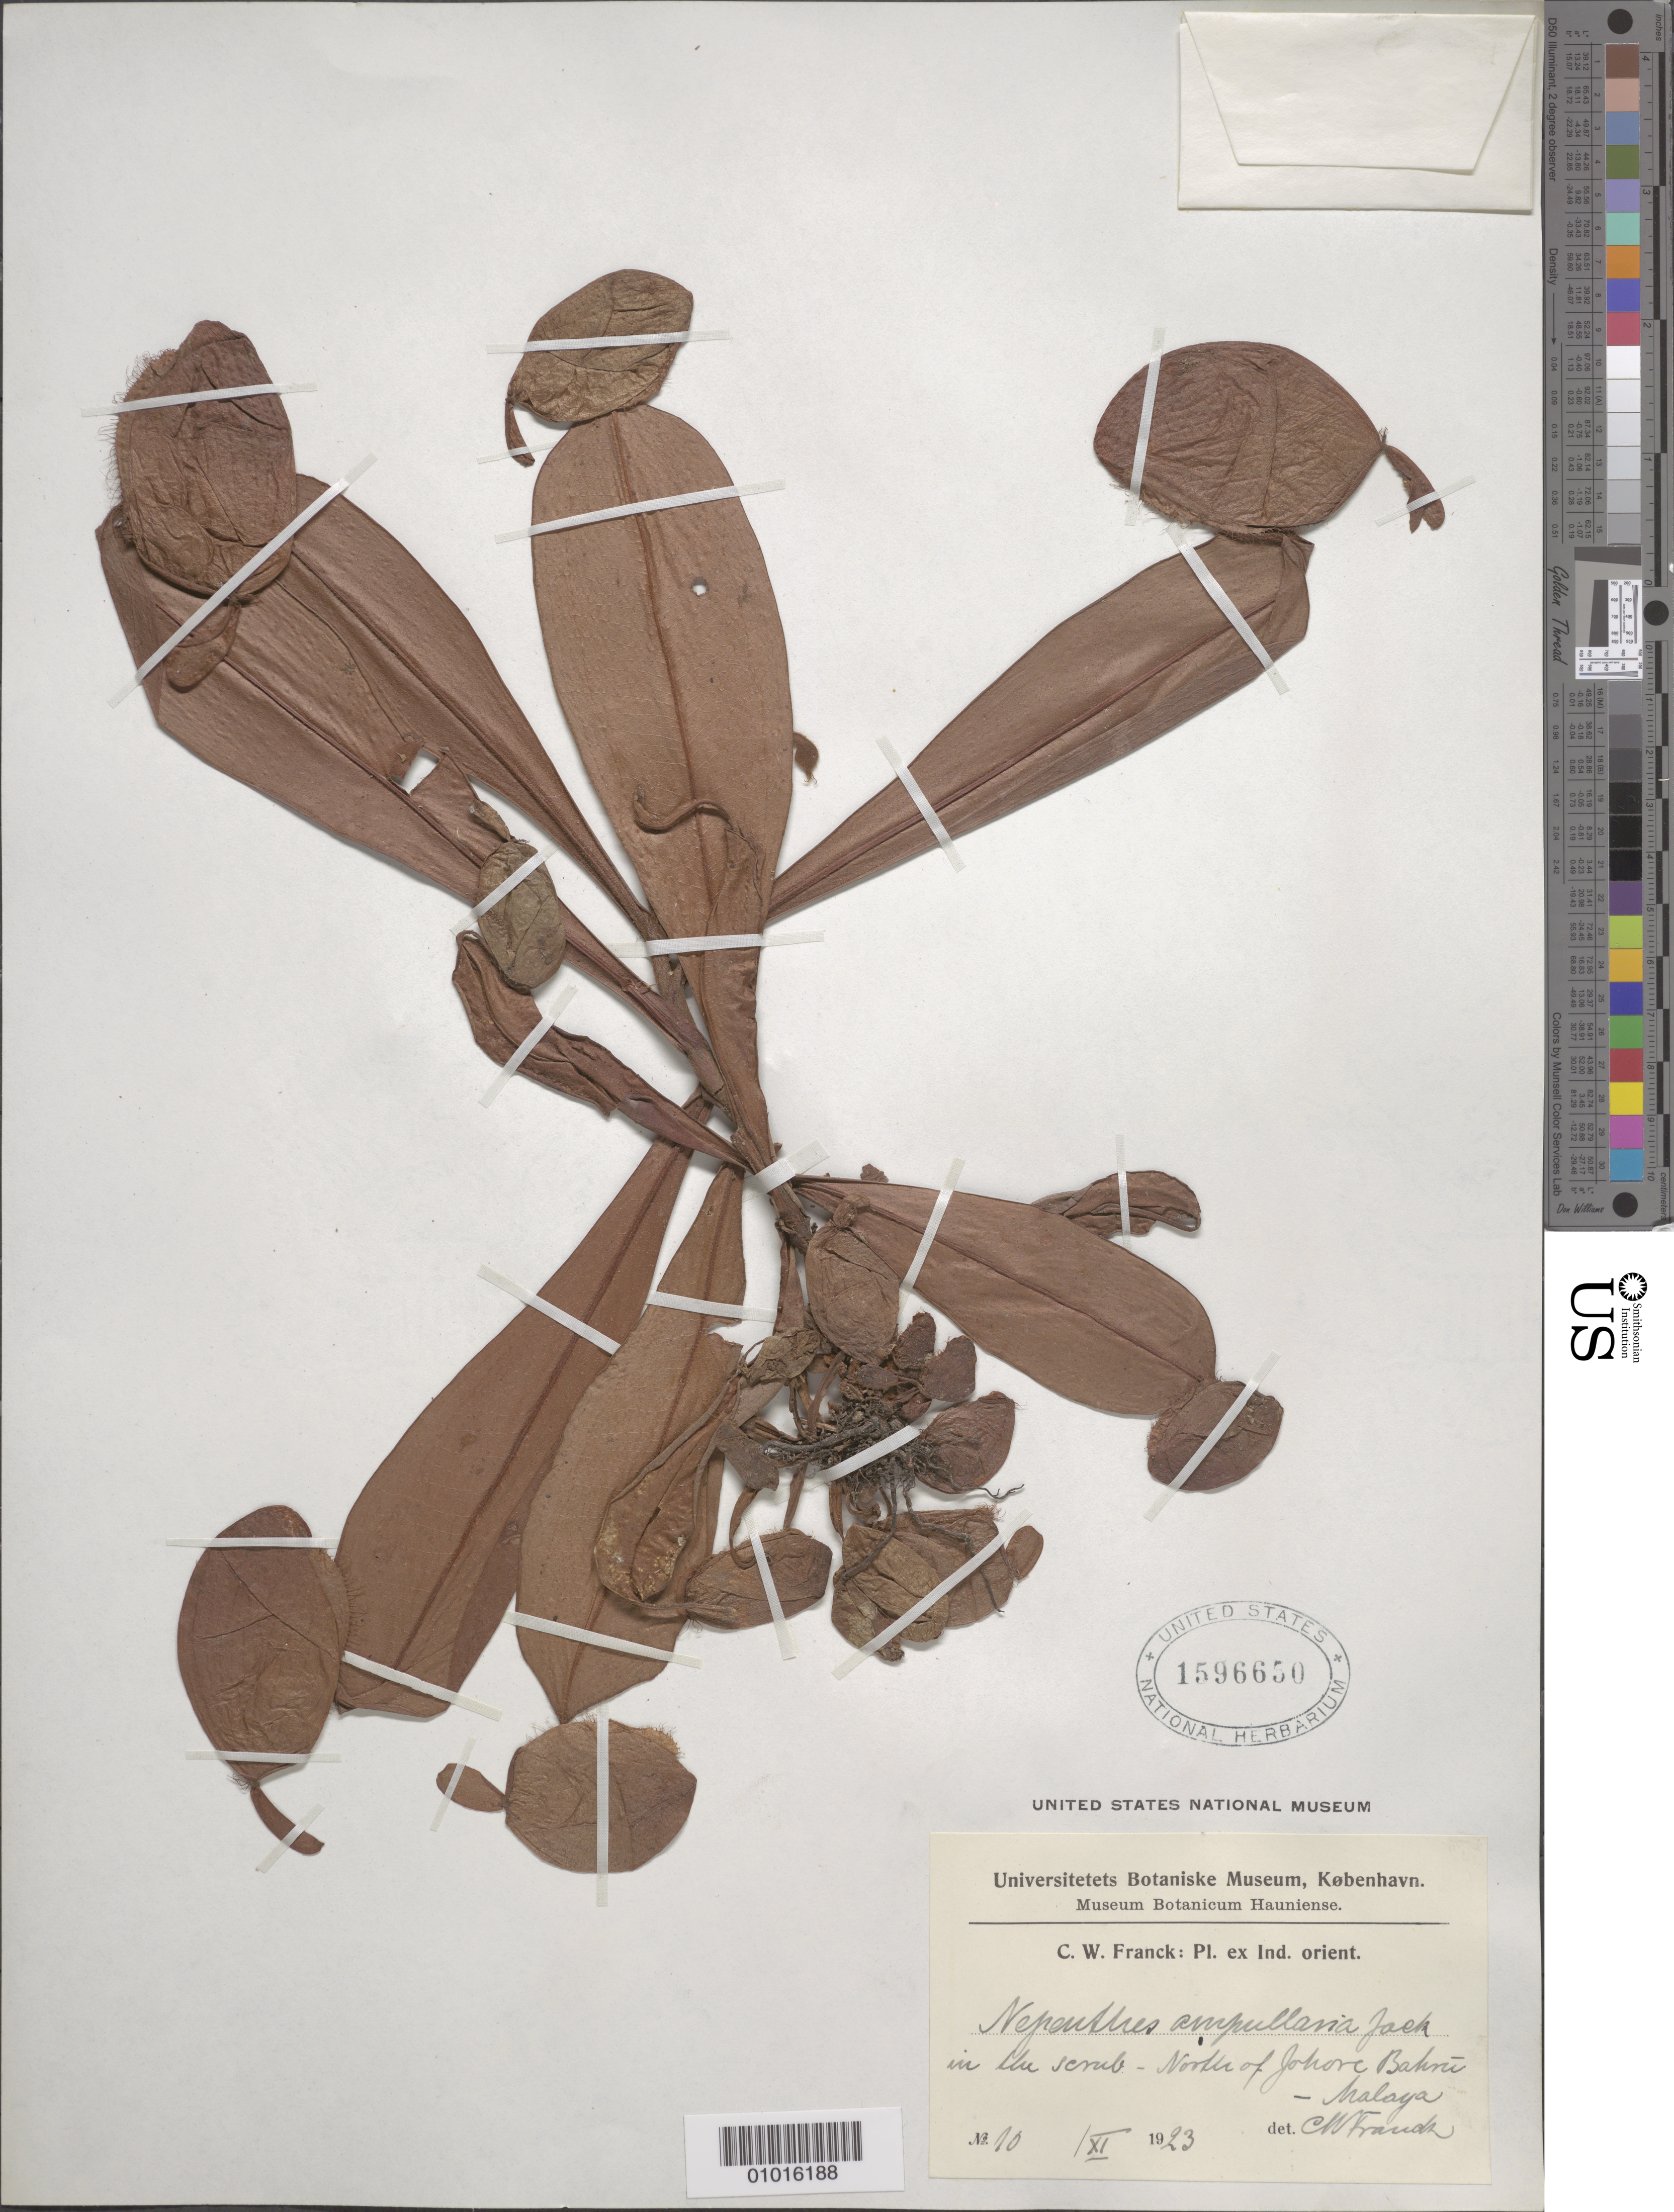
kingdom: Plantae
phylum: Tracheophyta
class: Magnoliopsida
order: Caryophyllales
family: Nepenthaceae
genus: Nepenthes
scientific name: Nepenthes ampullaria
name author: Jack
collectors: C. Franck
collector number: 10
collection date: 1923-11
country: Malaysia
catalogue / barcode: US 1596650